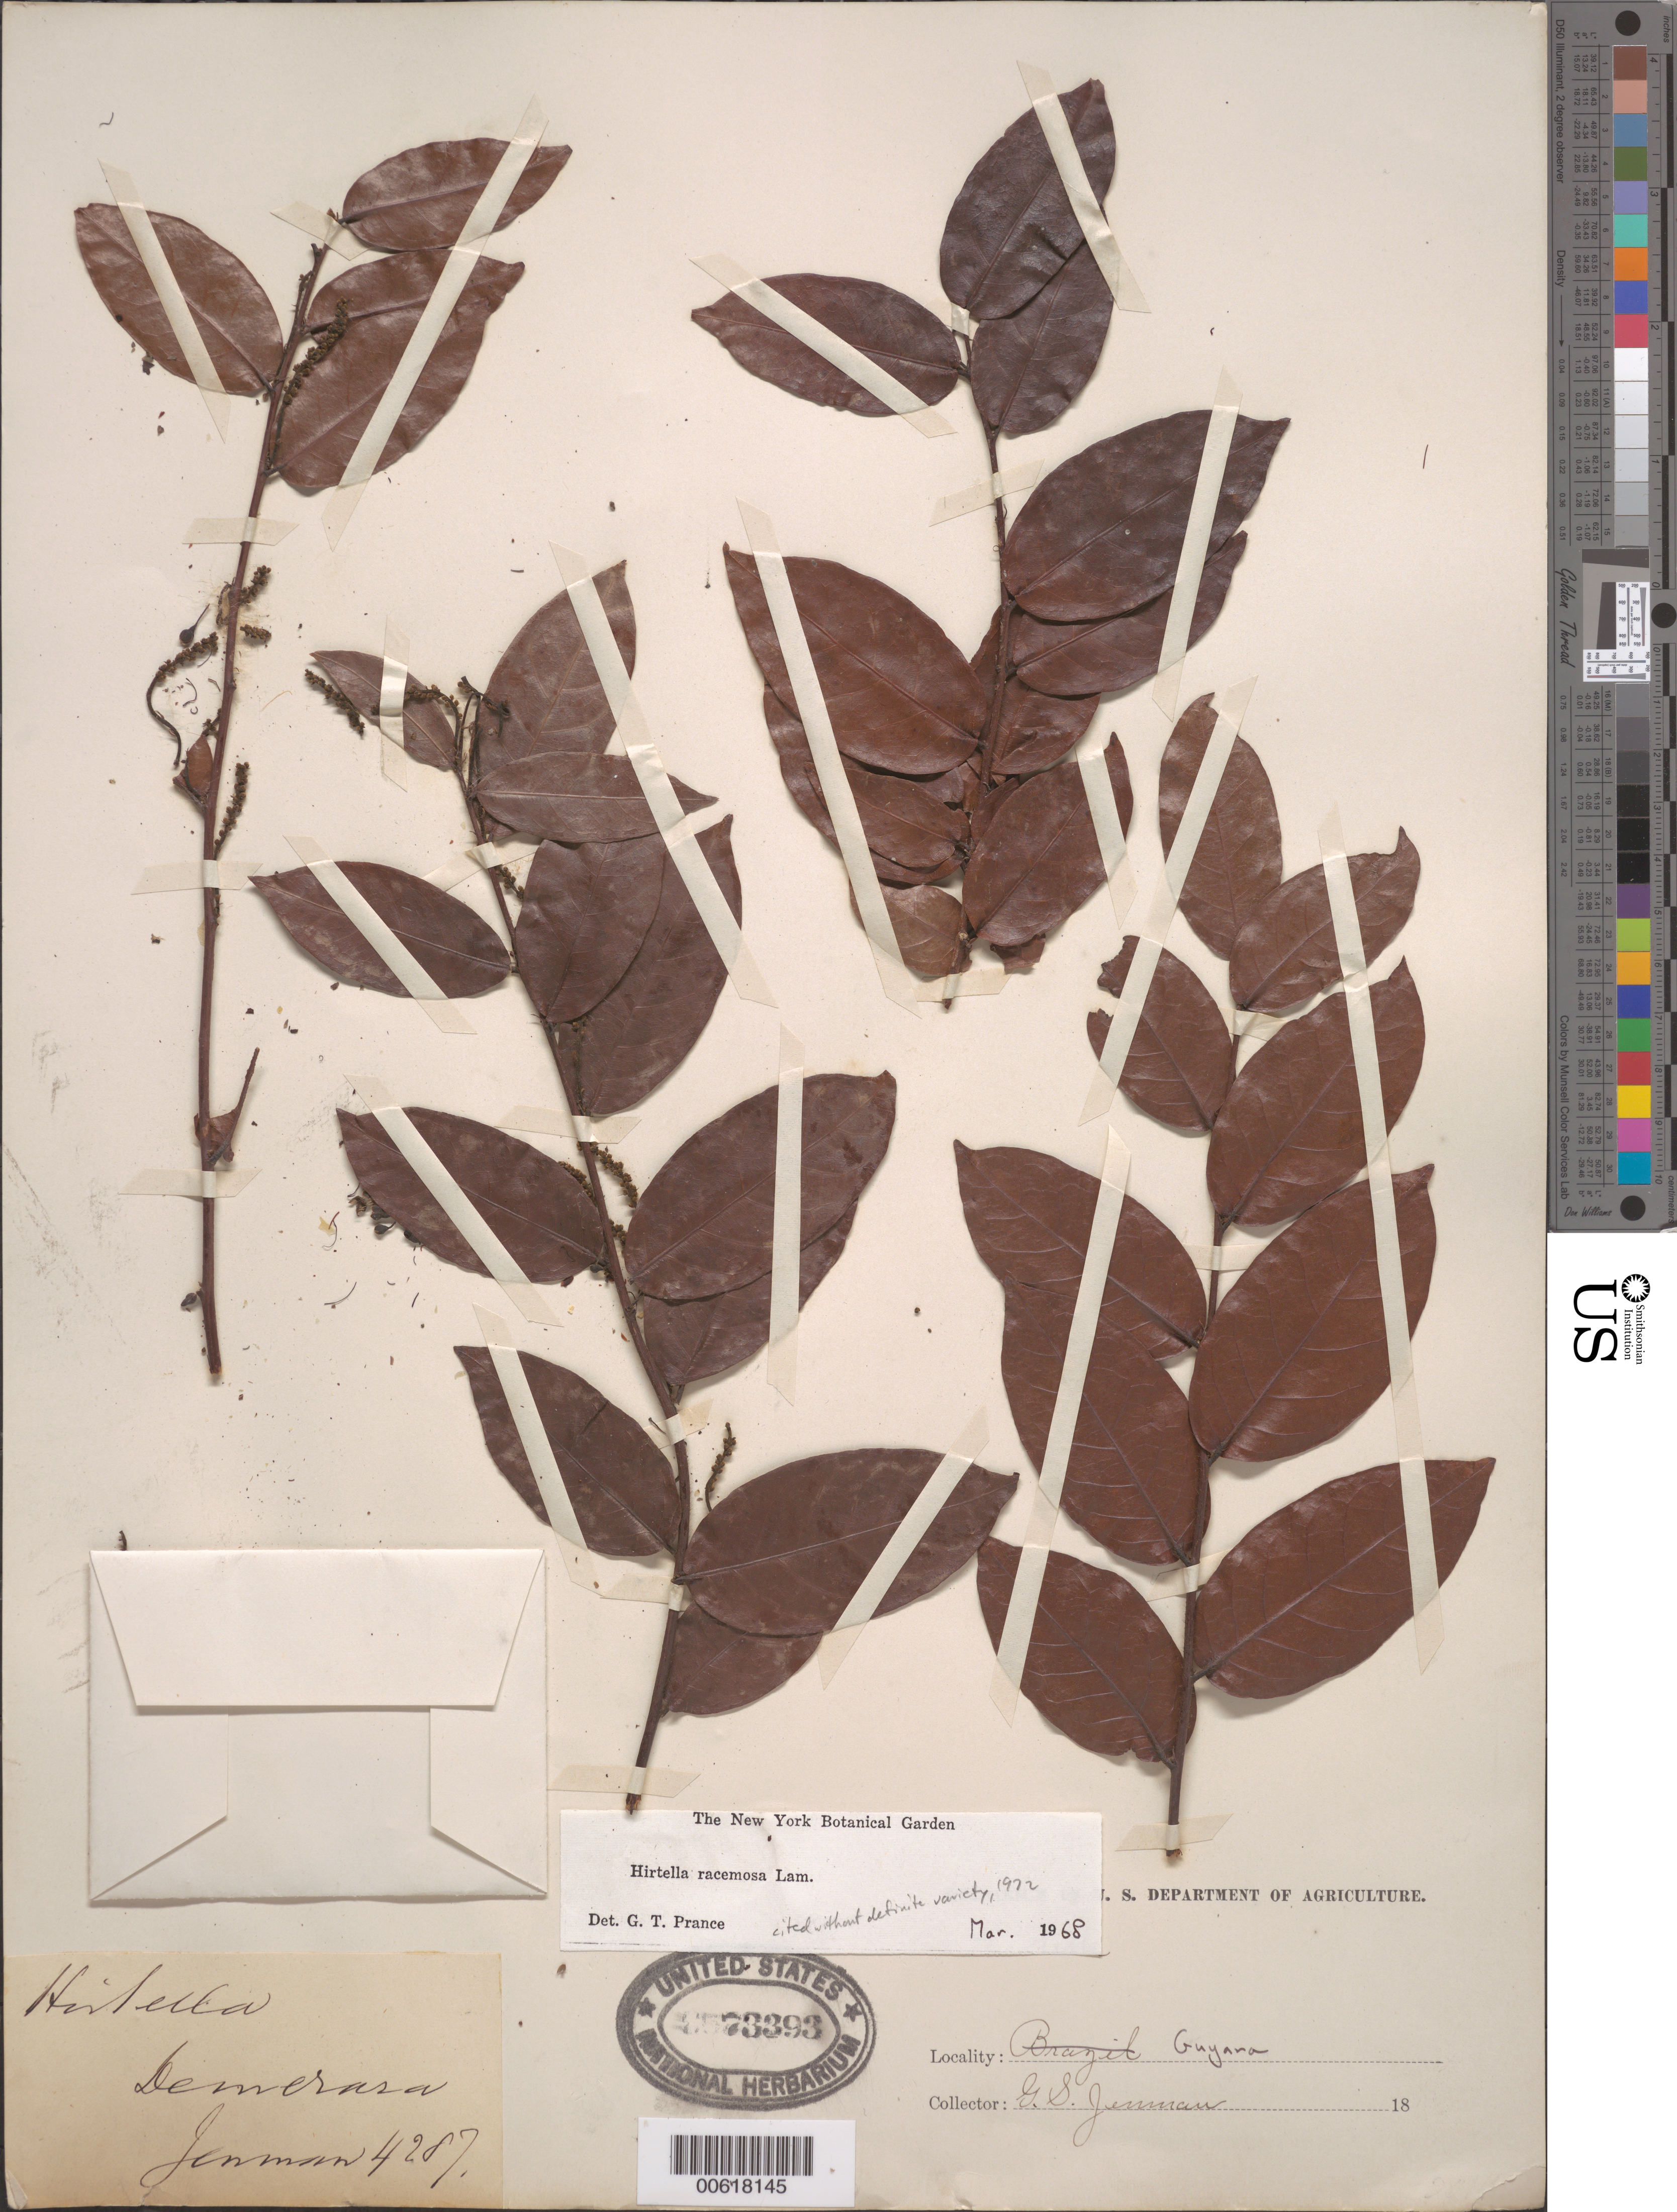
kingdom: Plantae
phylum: Tracheophyta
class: Magnoliopsida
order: Malpighiales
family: Chrysobalanaceae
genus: Hirtella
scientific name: Hirtella racemosa var. racemosa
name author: Lam.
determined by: Prance, G. T.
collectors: G. S. Jenman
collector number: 4287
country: Guyana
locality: Demerara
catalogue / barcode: US 78393